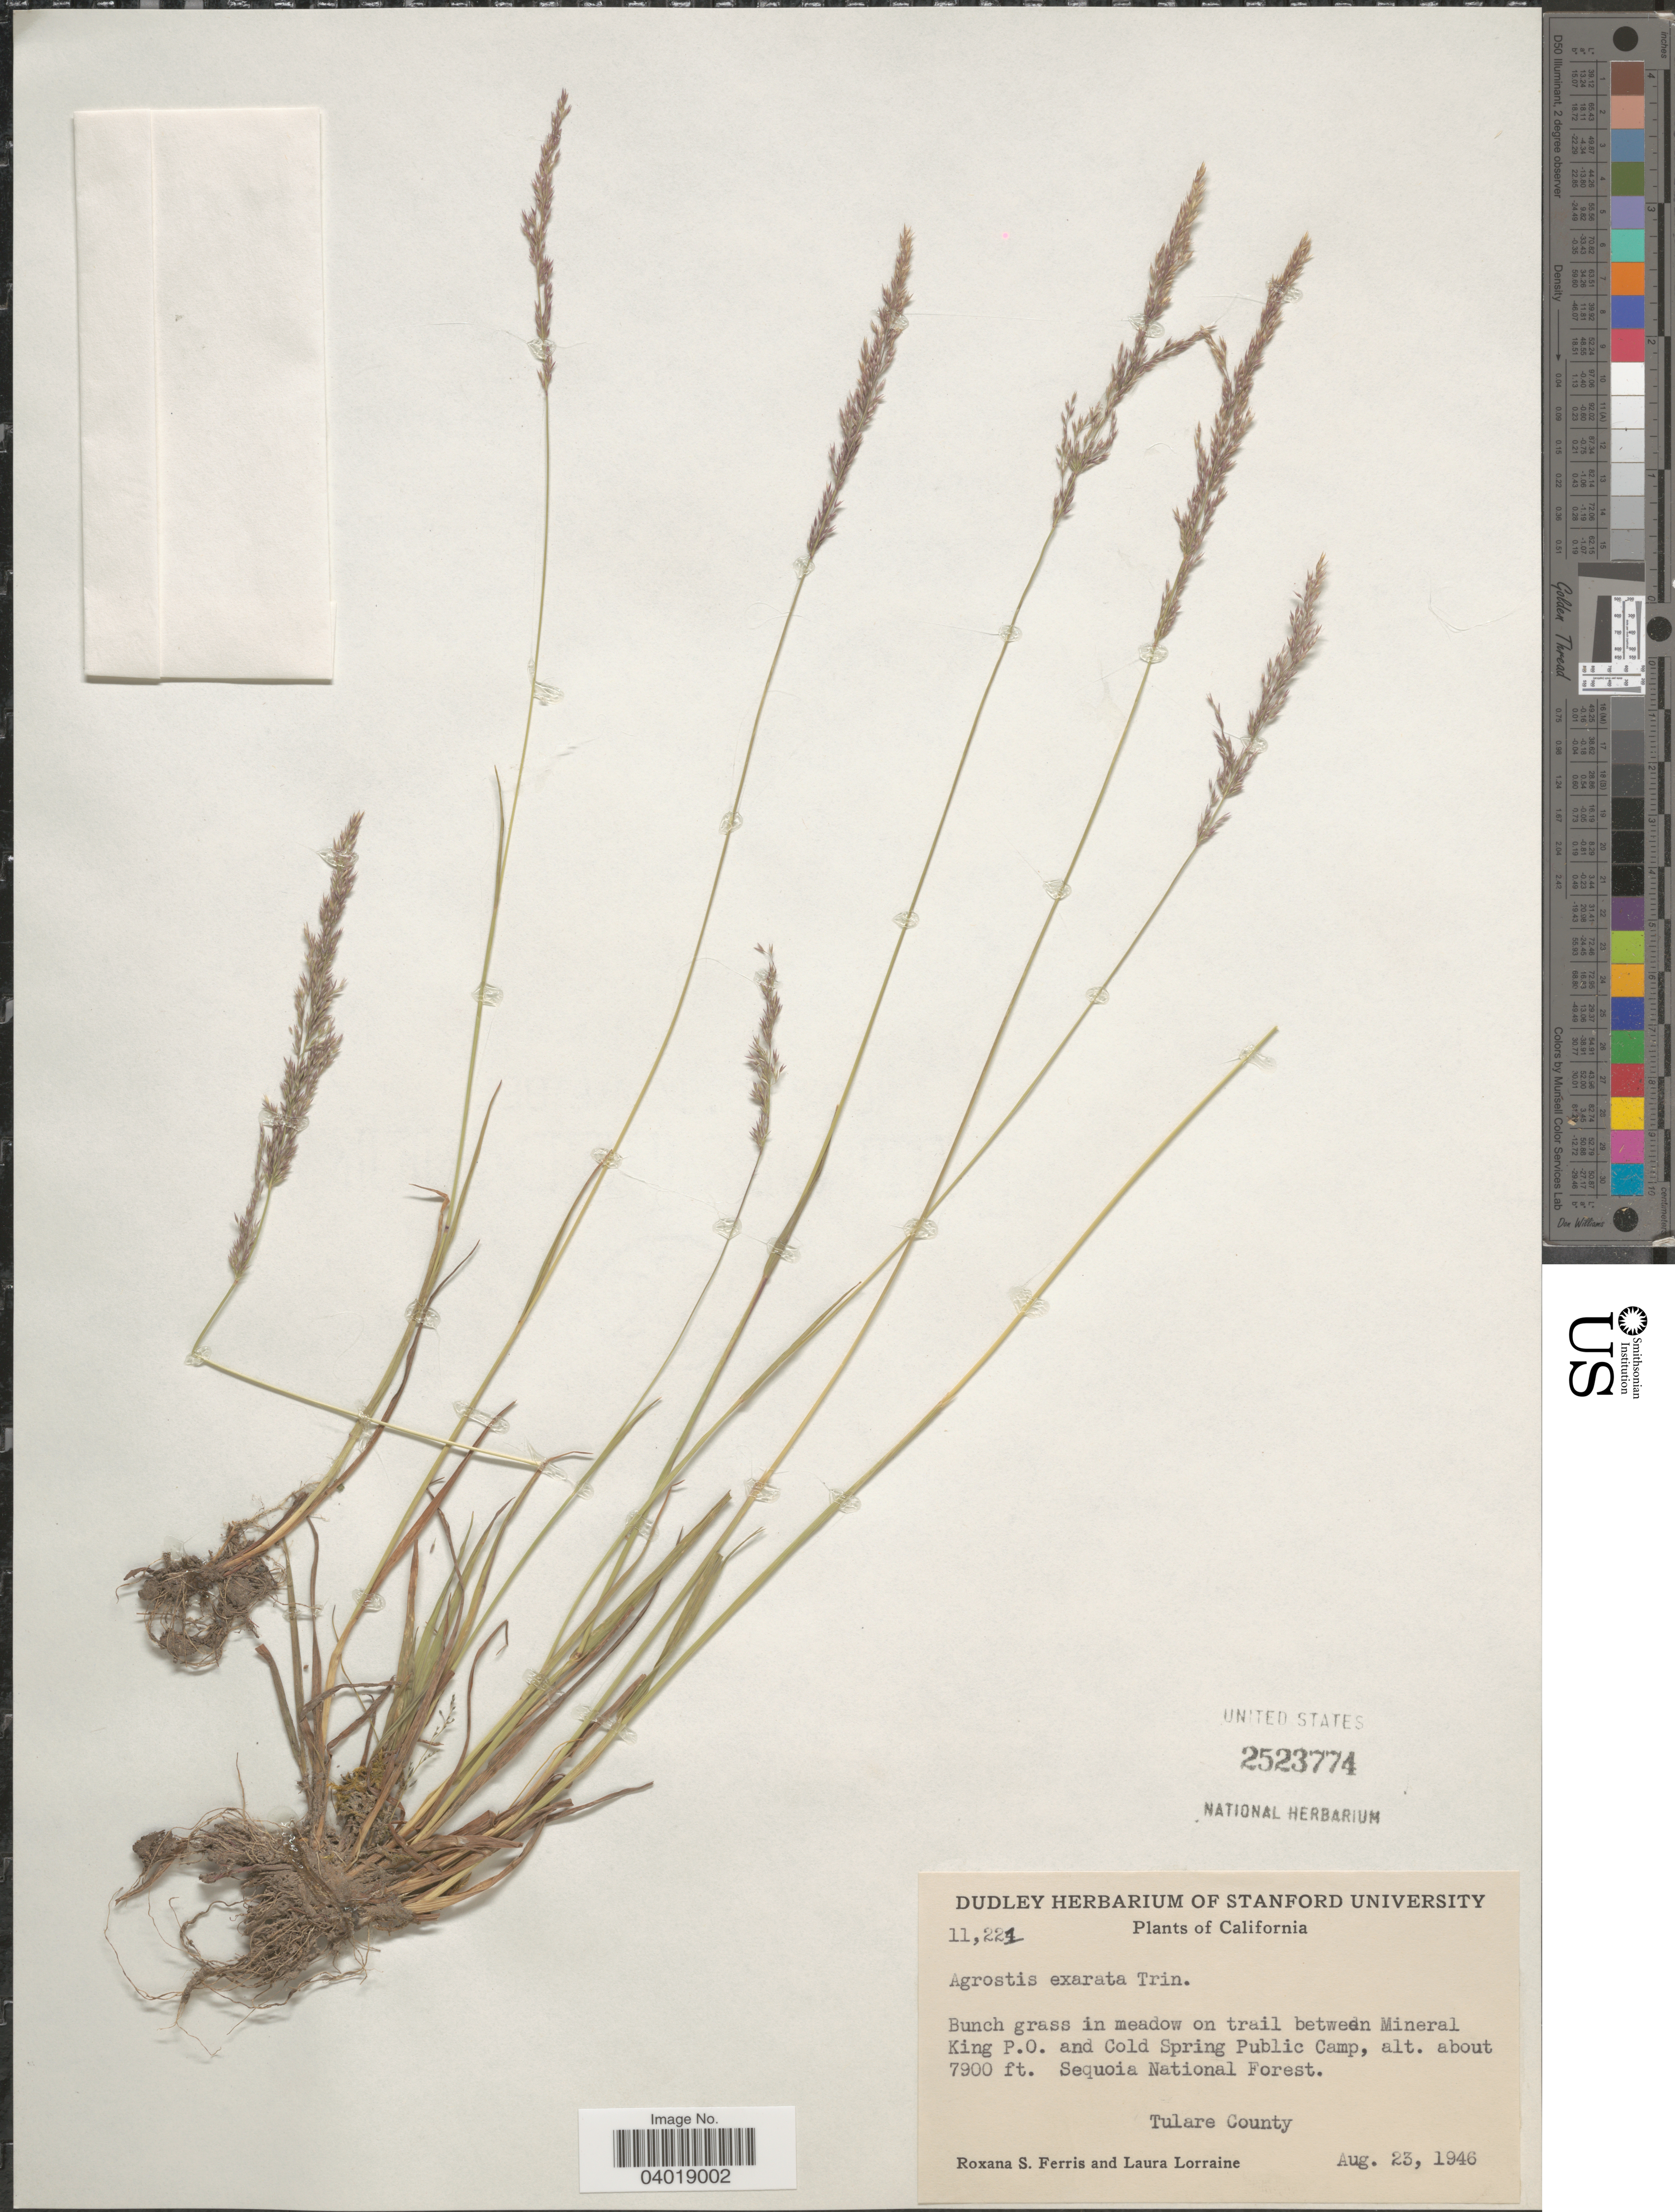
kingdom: Plantae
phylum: Tracheophyta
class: Liliopsida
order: Poales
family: Poaceae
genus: Agrostis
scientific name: Agrostis exarata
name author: Trin.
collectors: R. S. Ferris & L. Lorraine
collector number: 11221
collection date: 1946-08-23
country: United States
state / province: California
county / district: Tulare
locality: On trail between Mineral King P.O. and Cold Spring Public Camp. Sequoia National Forest. Tulare County.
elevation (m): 2408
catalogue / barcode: US 2523774